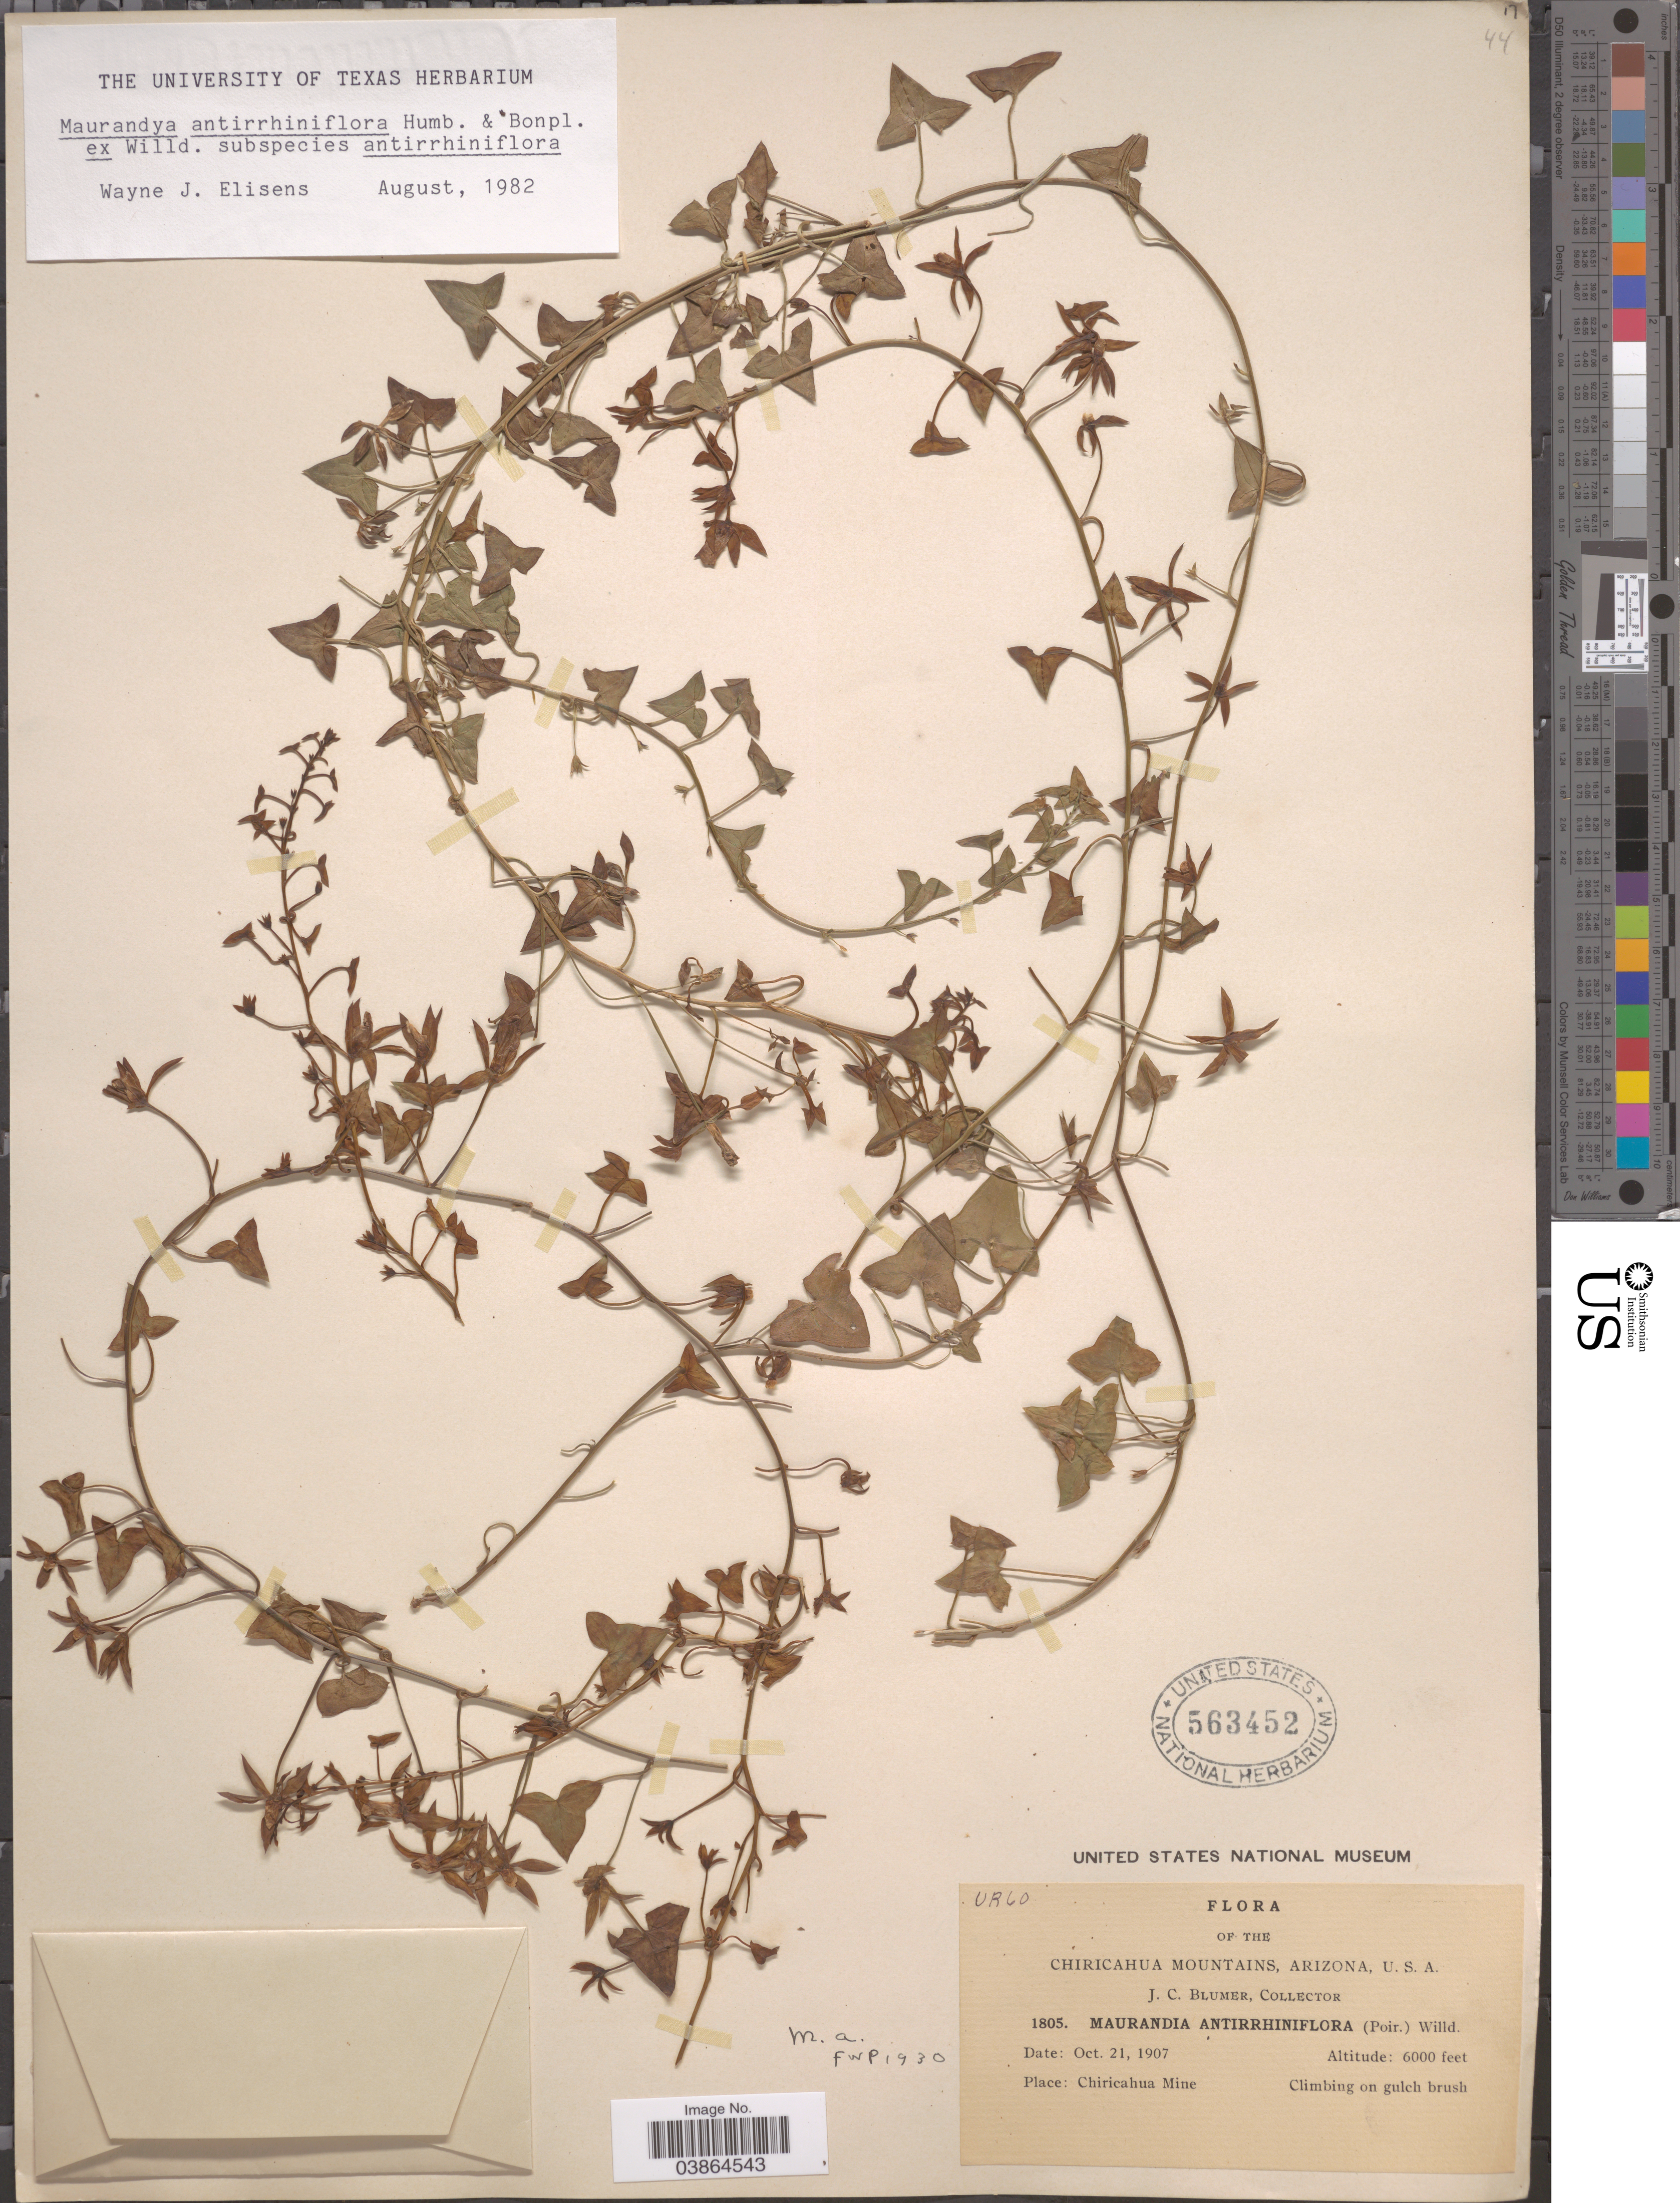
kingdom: Plantae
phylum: Tracheophyta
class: Magnoliopsida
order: Lamiales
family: Plantaginaceae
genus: Maurandya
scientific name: Maurandya antirrhiniflora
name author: Humb. & Bonpl. ex Willd.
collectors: J. C. Blumer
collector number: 1805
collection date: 1907-10-21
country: United States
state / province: Arizona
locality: Chiricahua Mountains. Chiricahua Mine.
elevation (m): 1829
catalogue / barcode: US 563452